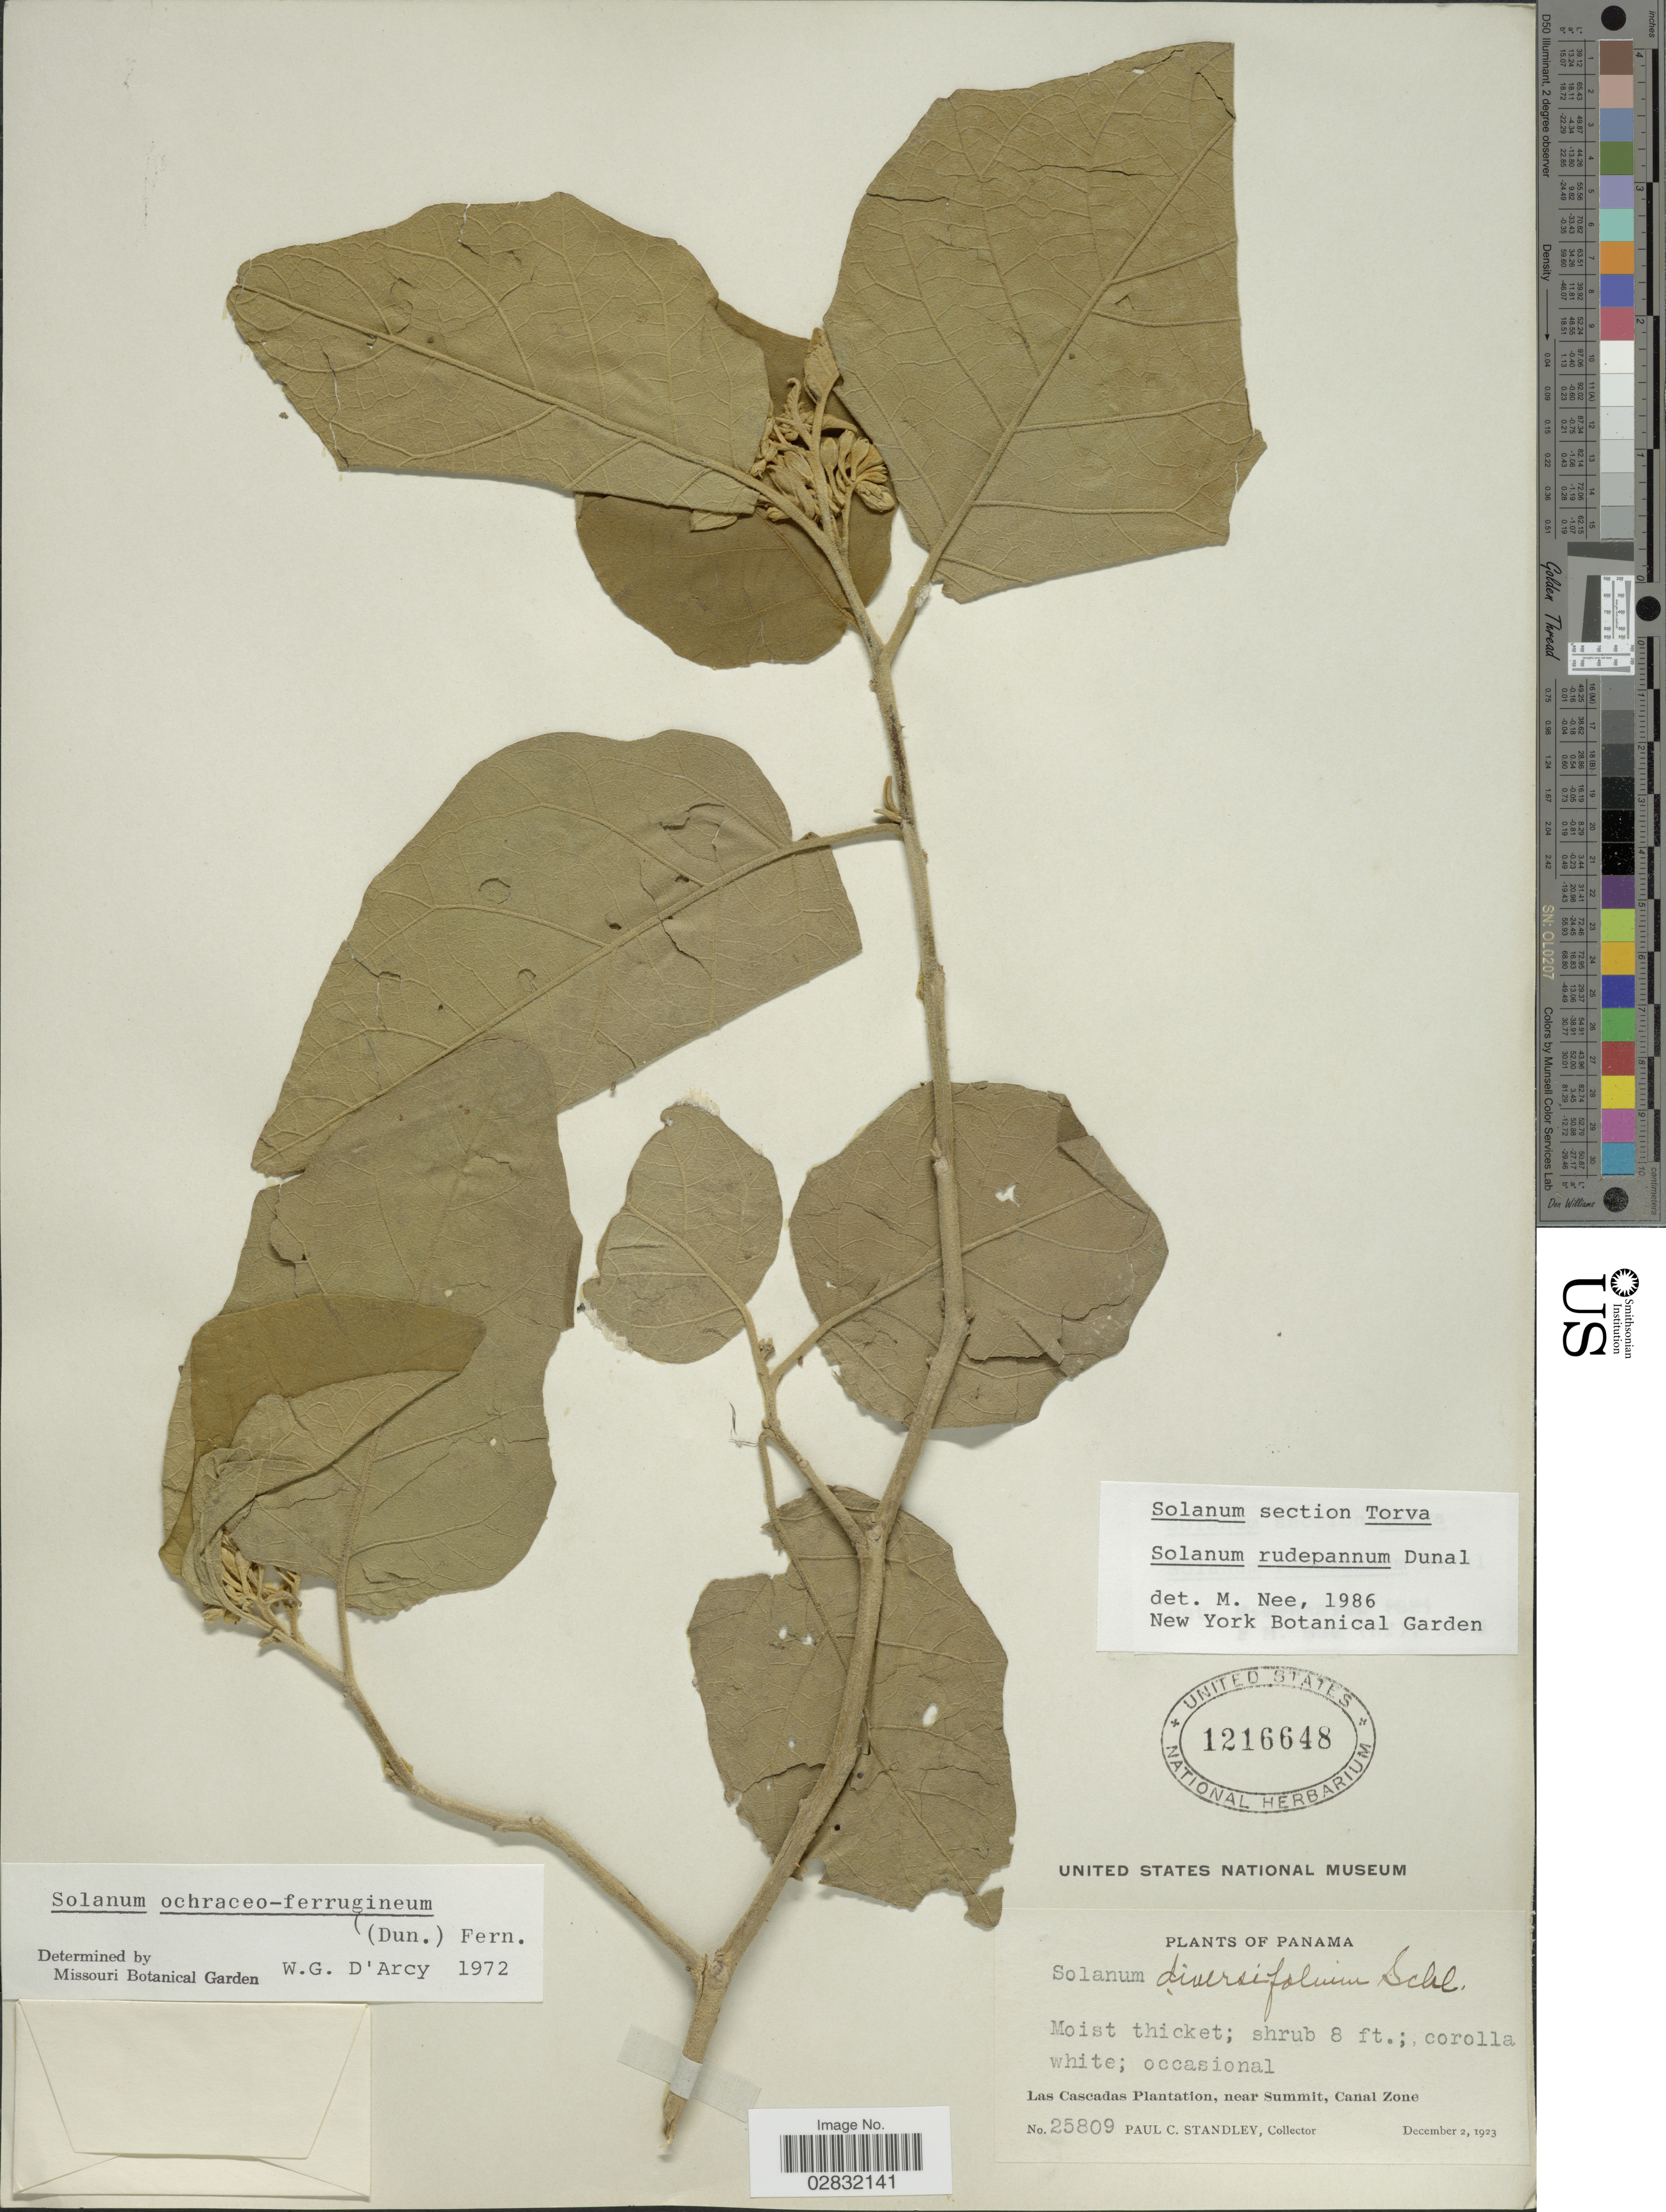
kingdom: Plantae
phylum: Tracheophyta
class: Magnoliopsida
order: Solanales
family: Solanaceae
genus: Solanum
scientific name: Solanum rudepannum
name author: Dunal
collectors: P. C. Standley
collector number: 25809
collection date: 1923-12-02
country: Panama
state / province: Colón / Panamá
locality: Las Cascadas Plantation, near Summit, Canal Zone.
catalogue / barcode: US 1216648